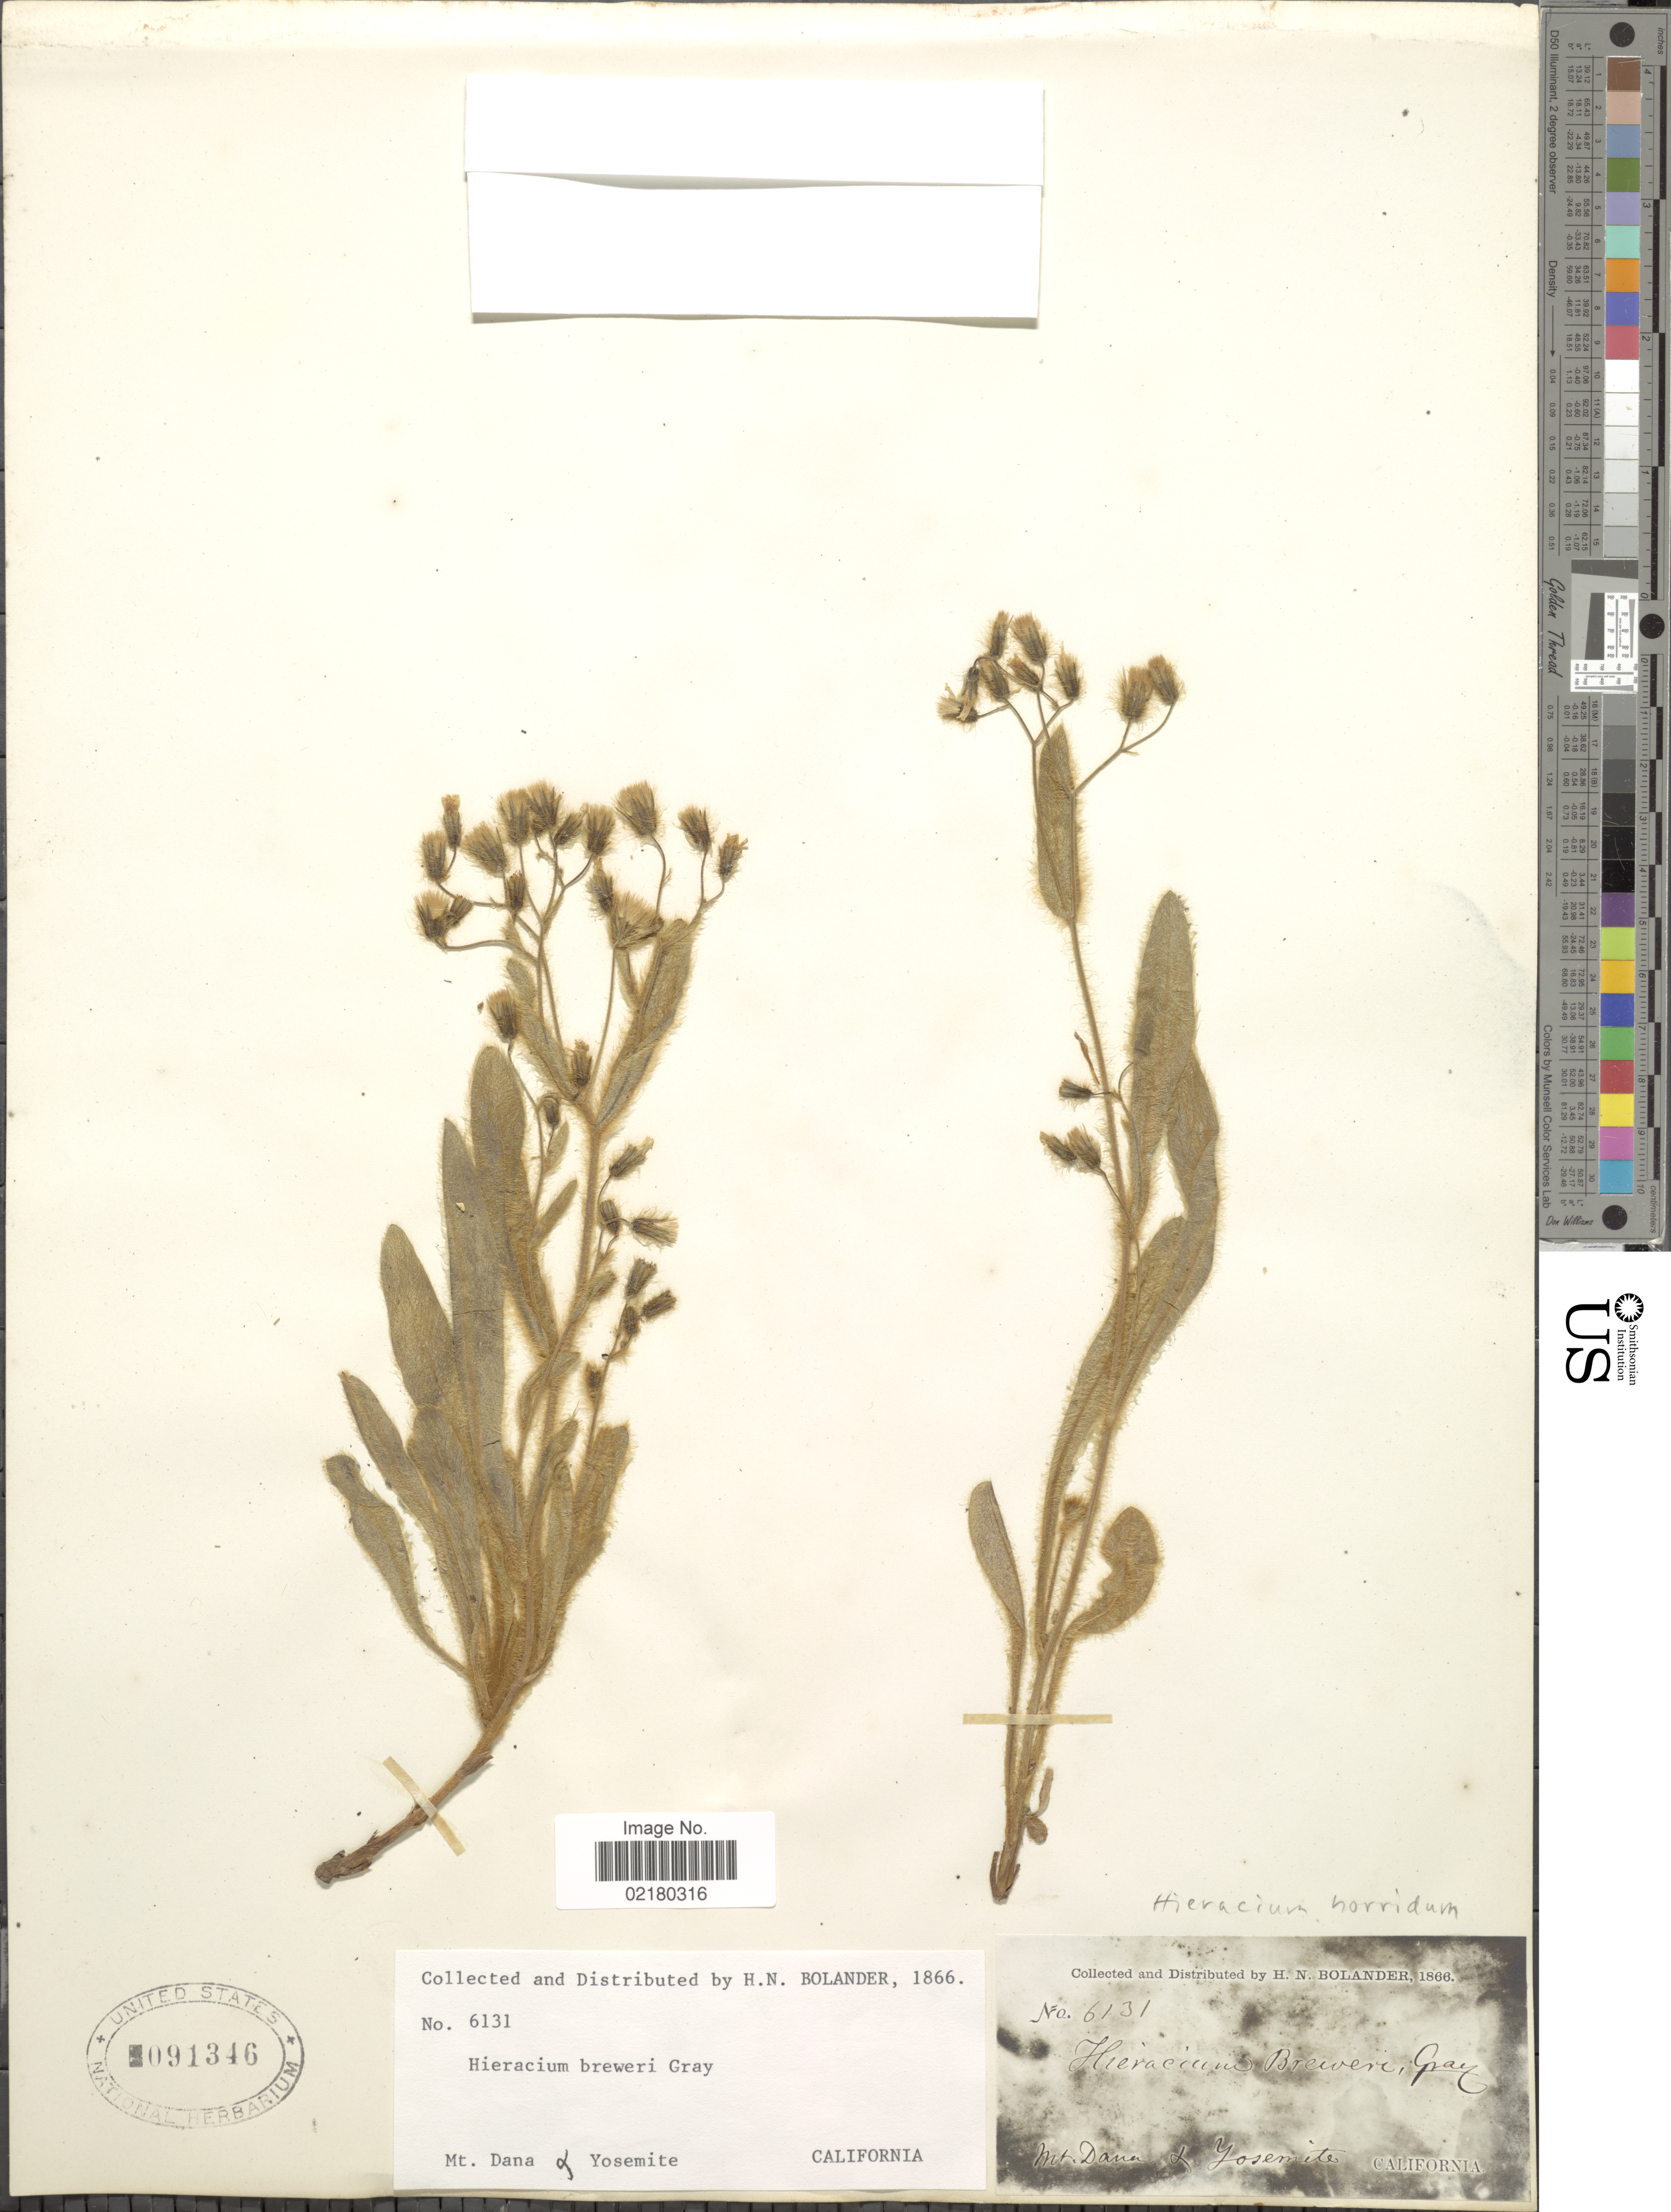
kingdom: Plantae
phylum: Tracheophyta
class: Magnoliopsida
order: Asterales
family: Asteraceae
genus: Hieracium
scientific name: Hieracium horridum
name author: Fr.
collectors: H. Bolander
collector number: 6131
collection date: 1866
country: United States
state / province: California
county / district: Mariposa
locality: Mt. Dana, Yosemite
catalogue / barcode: US 91346